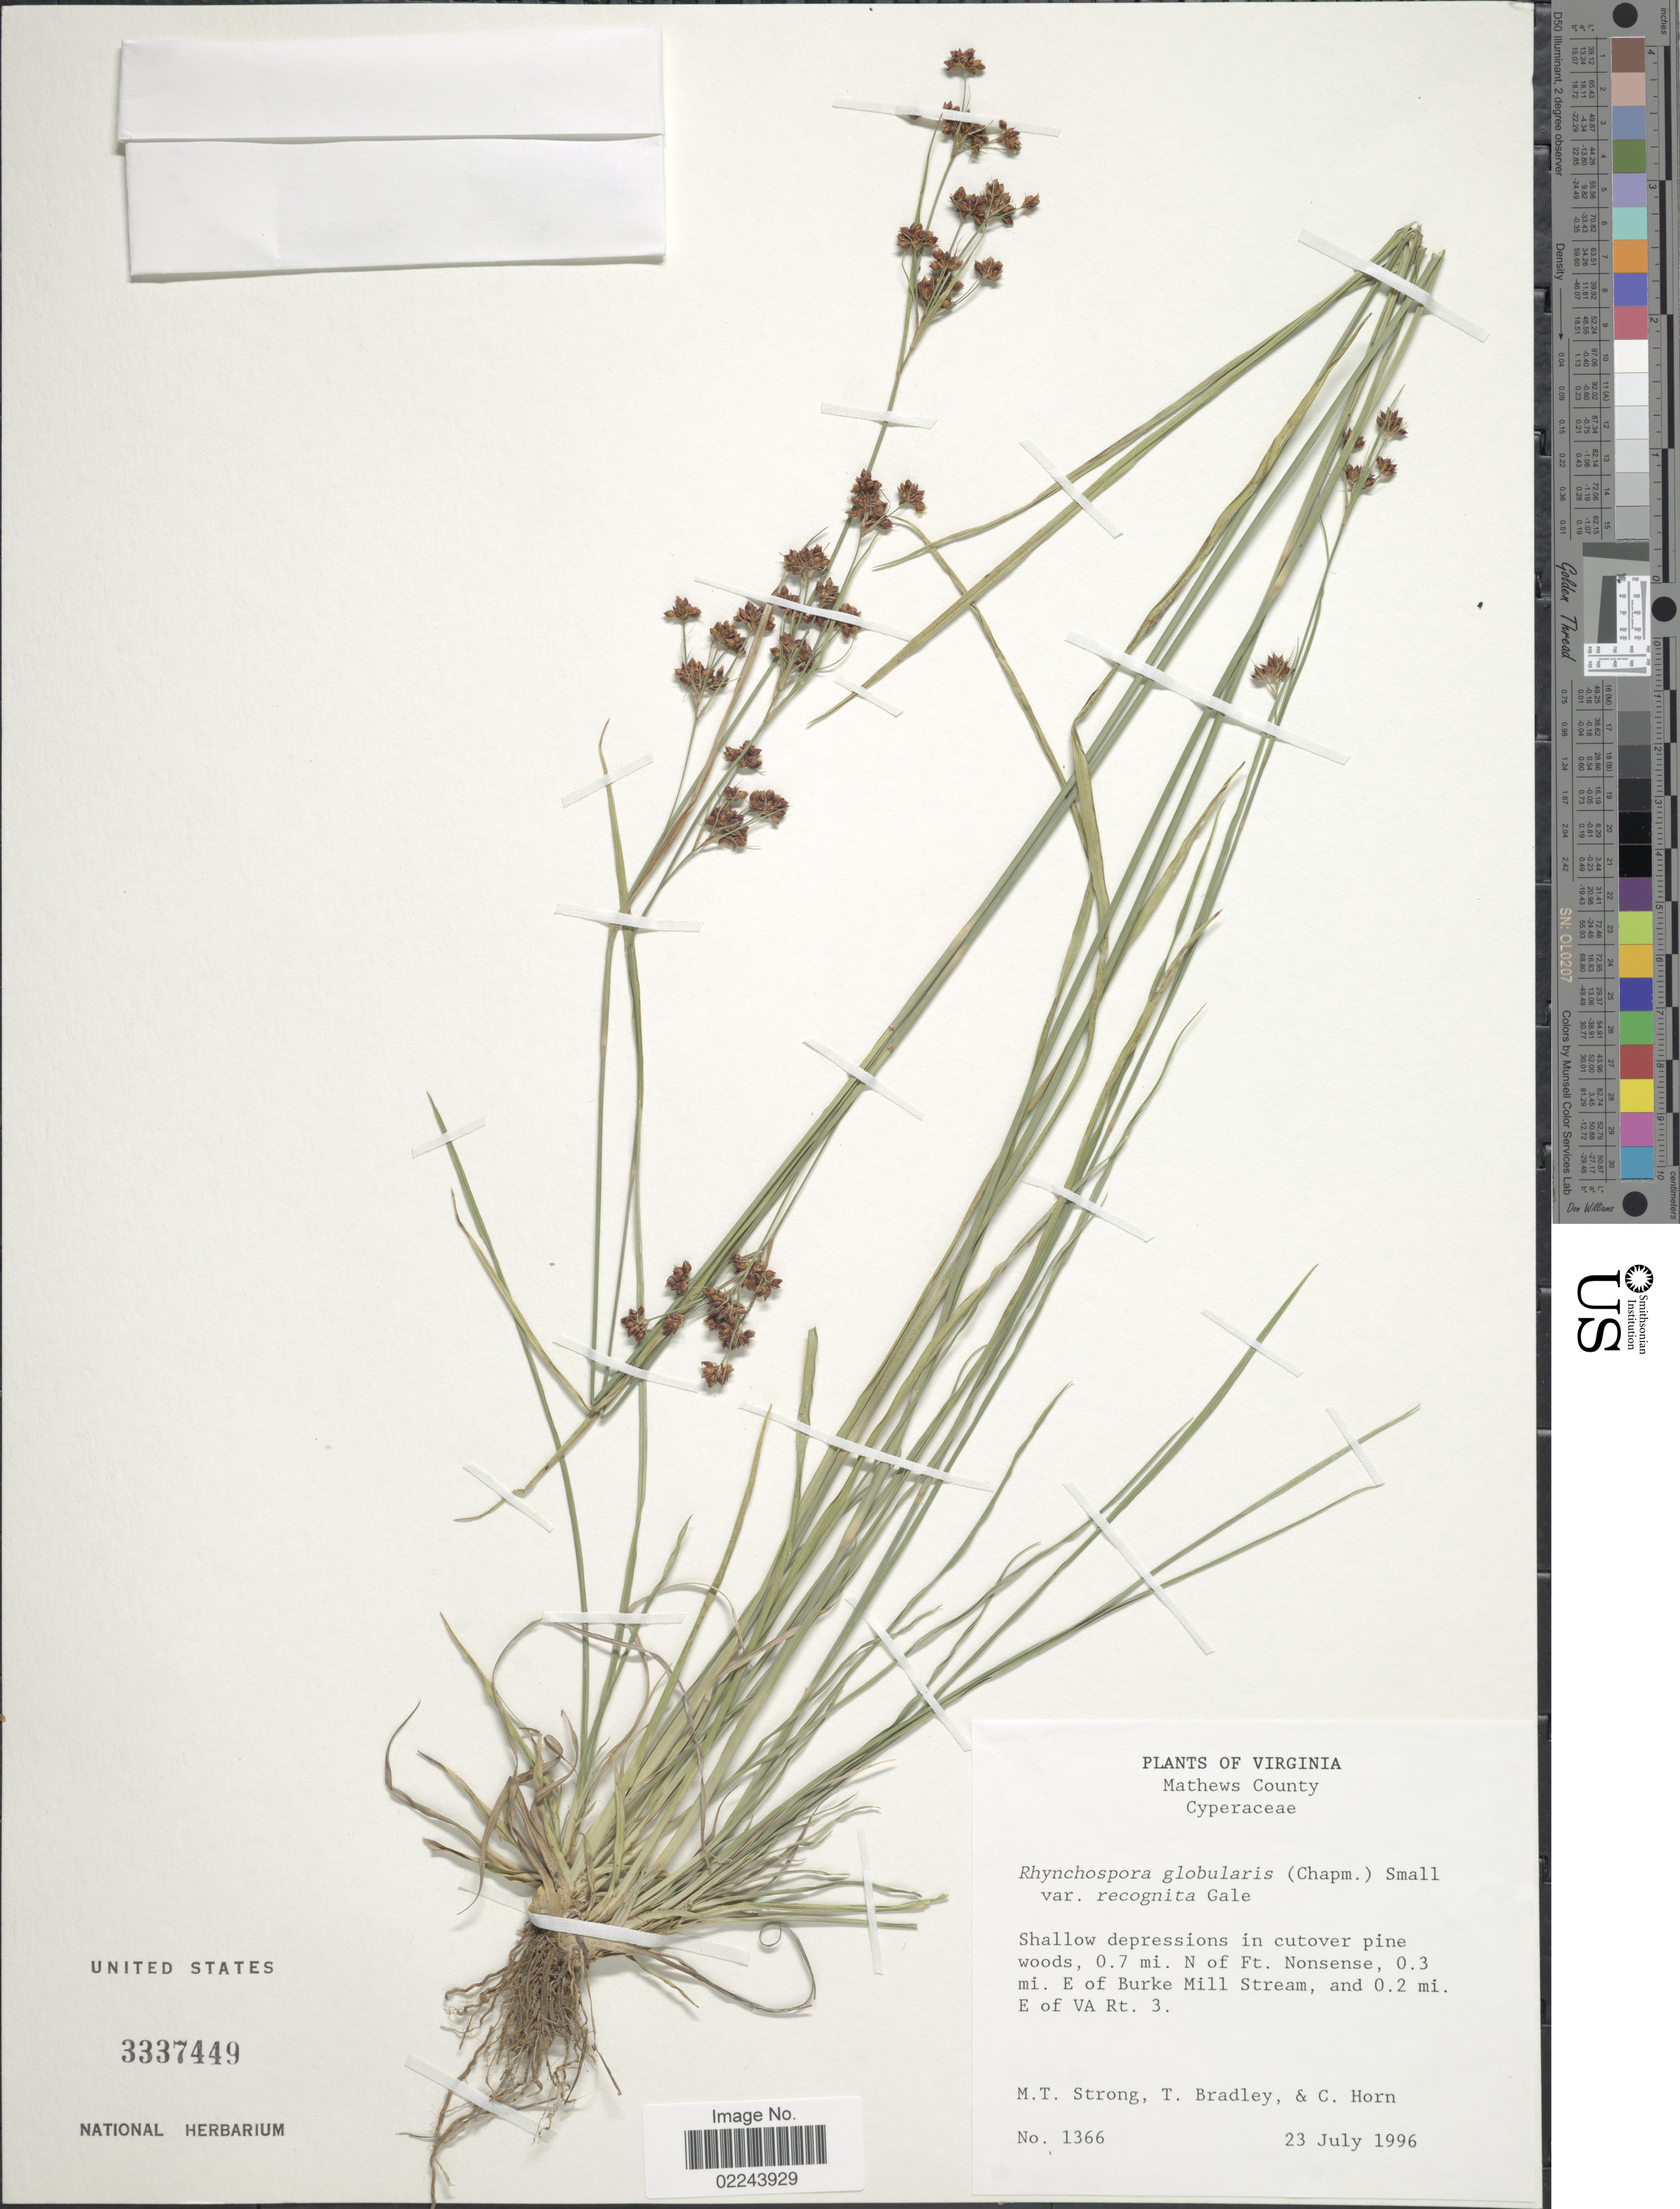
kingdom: Plantae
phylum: Tracheophyta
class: Liliopsida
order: Poales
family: Cyperaceae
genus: Rhynchospora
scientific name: Rhynchospora recognita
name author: (Gale) Kral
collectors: M. T. Strong, T. Bradley & C. Horn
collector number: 1366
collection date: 1996-07-23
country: United States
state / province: Virginia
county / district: Mathews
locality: Mathews County, 0.7 mi N of Ft. Nonsense, 0.3 mi E of Burke Mill Stream, and 0.2 mi E of VA Rt 3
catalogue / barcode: US 3337449